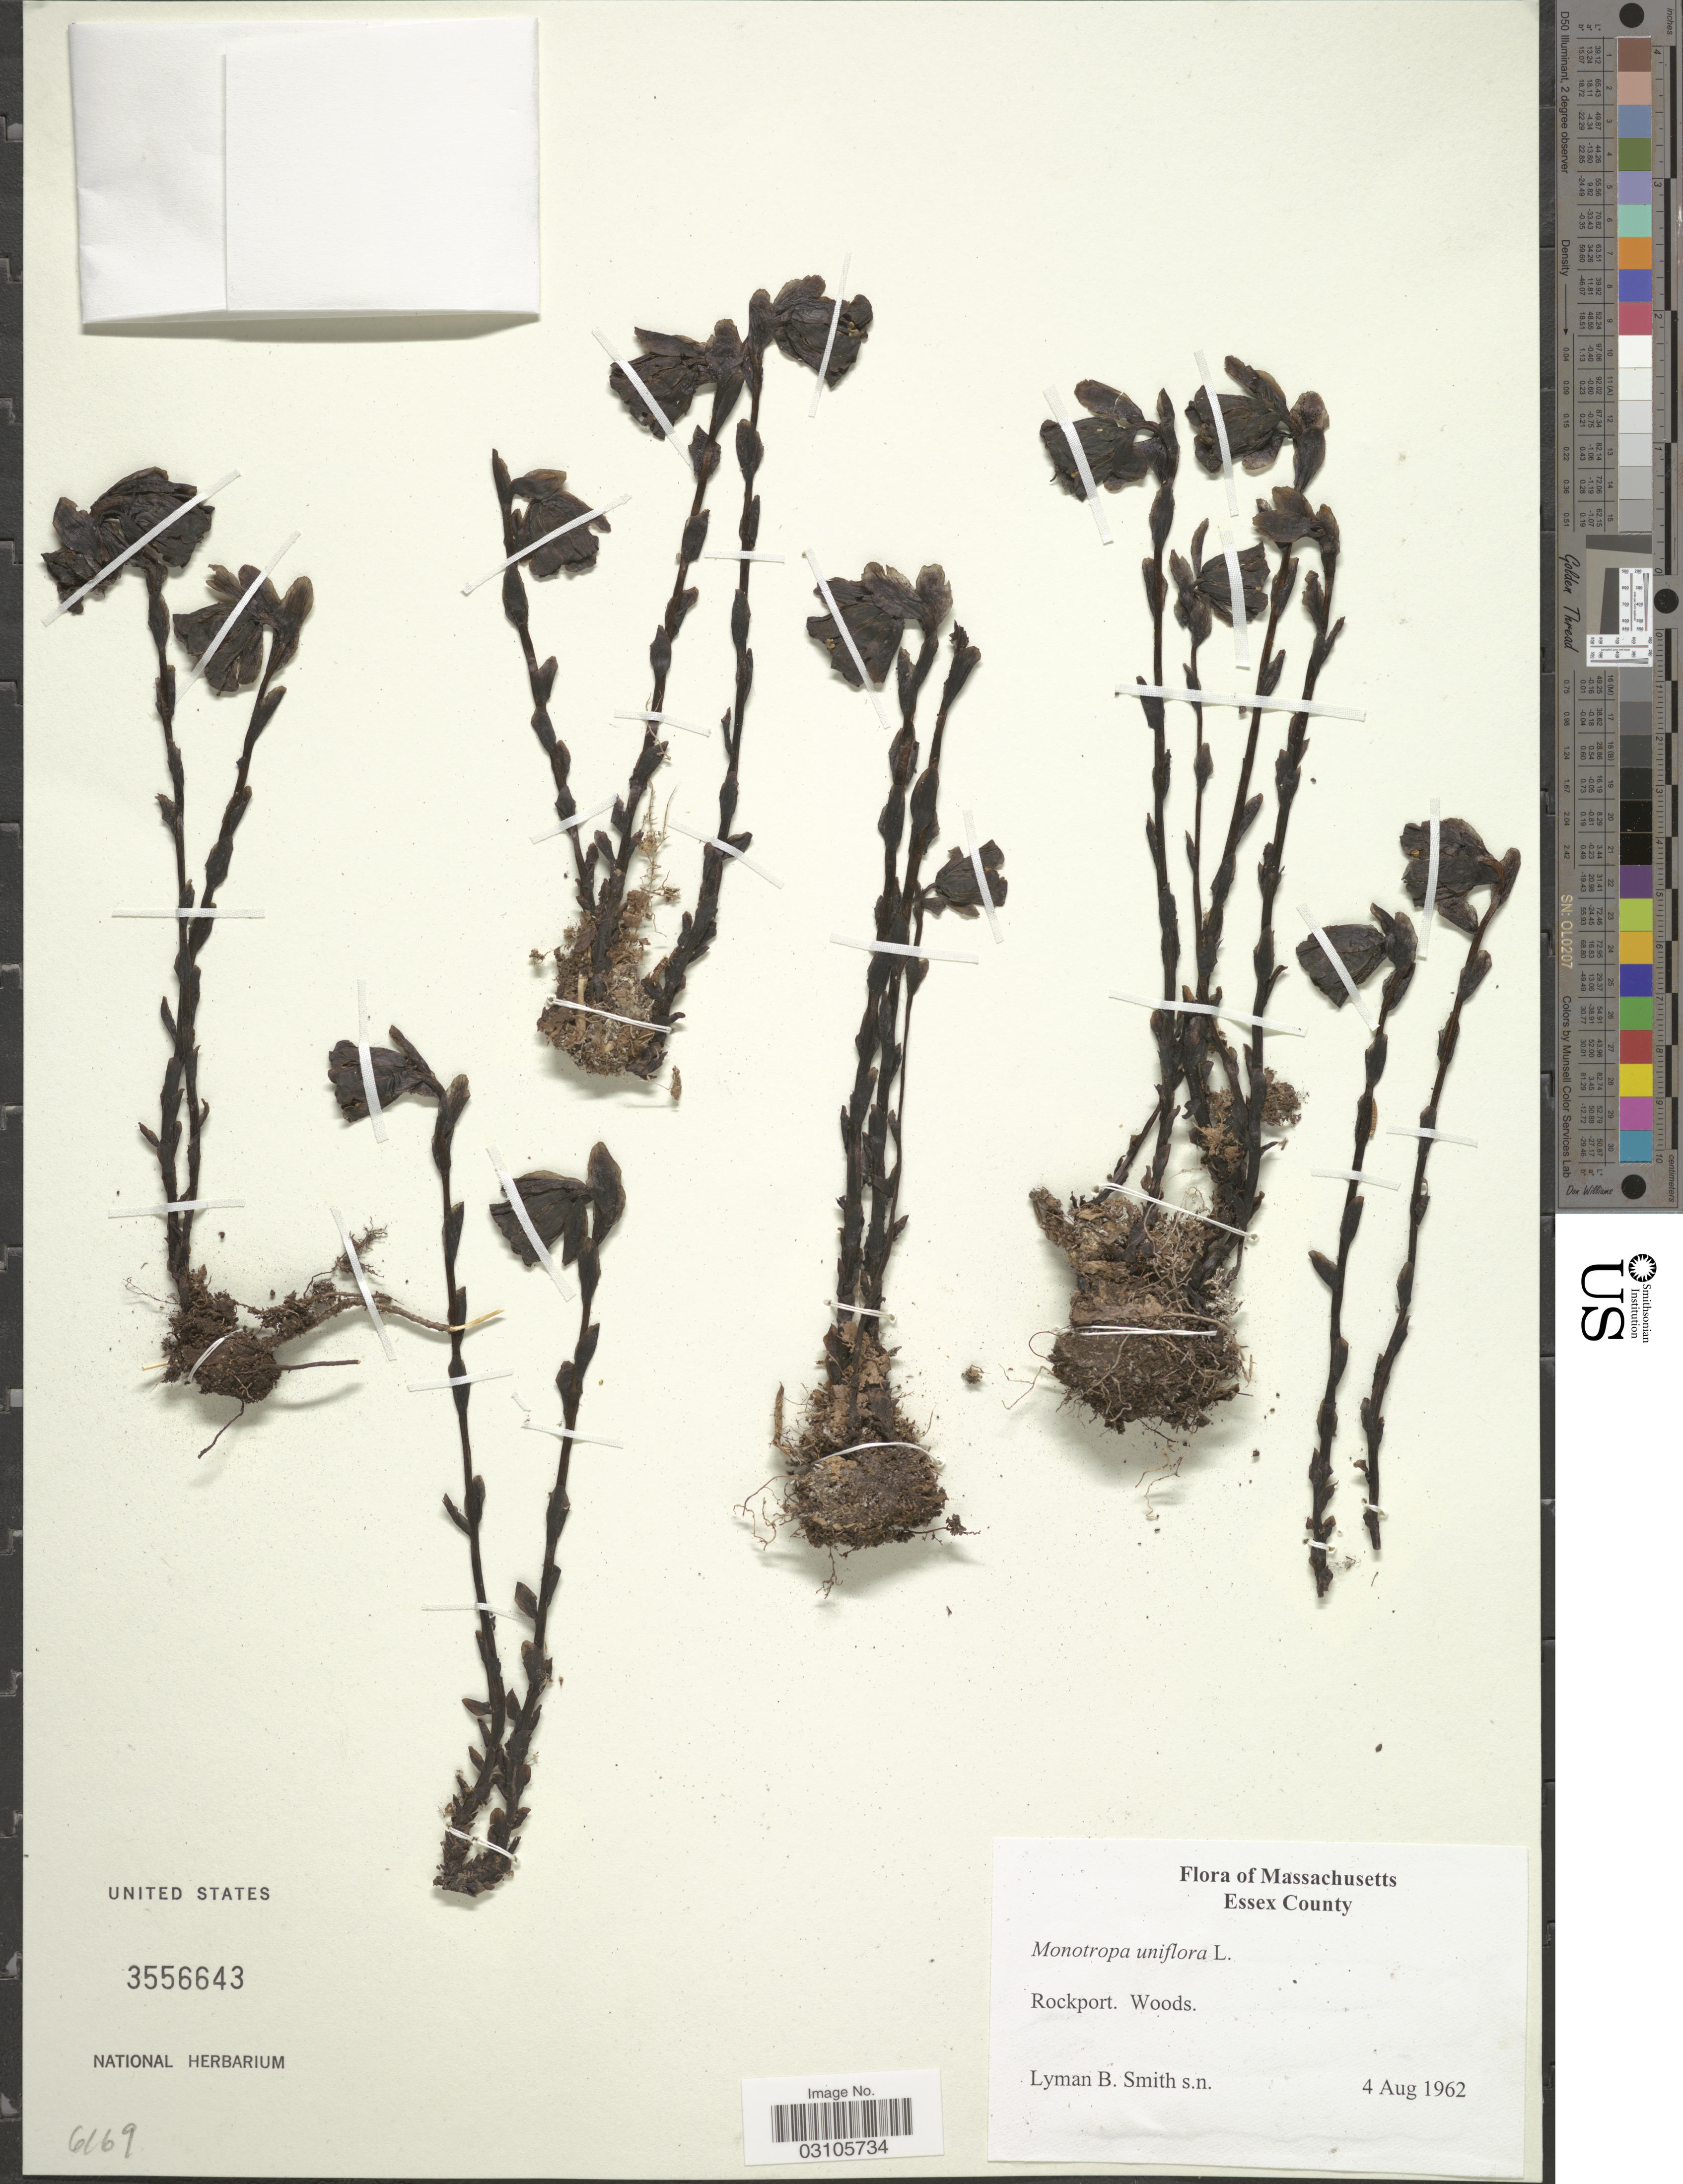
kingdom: Plantae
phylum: Tracheophyta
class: Magnoliopsida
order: Ericales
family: Ericaceae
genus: Monotropa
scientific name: Monotropa uniflora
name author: L.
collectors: L. Smith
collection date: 1962-08-04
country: United States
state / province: Massachusetts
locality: Essex County. Rockport.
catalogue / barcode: US 3556643